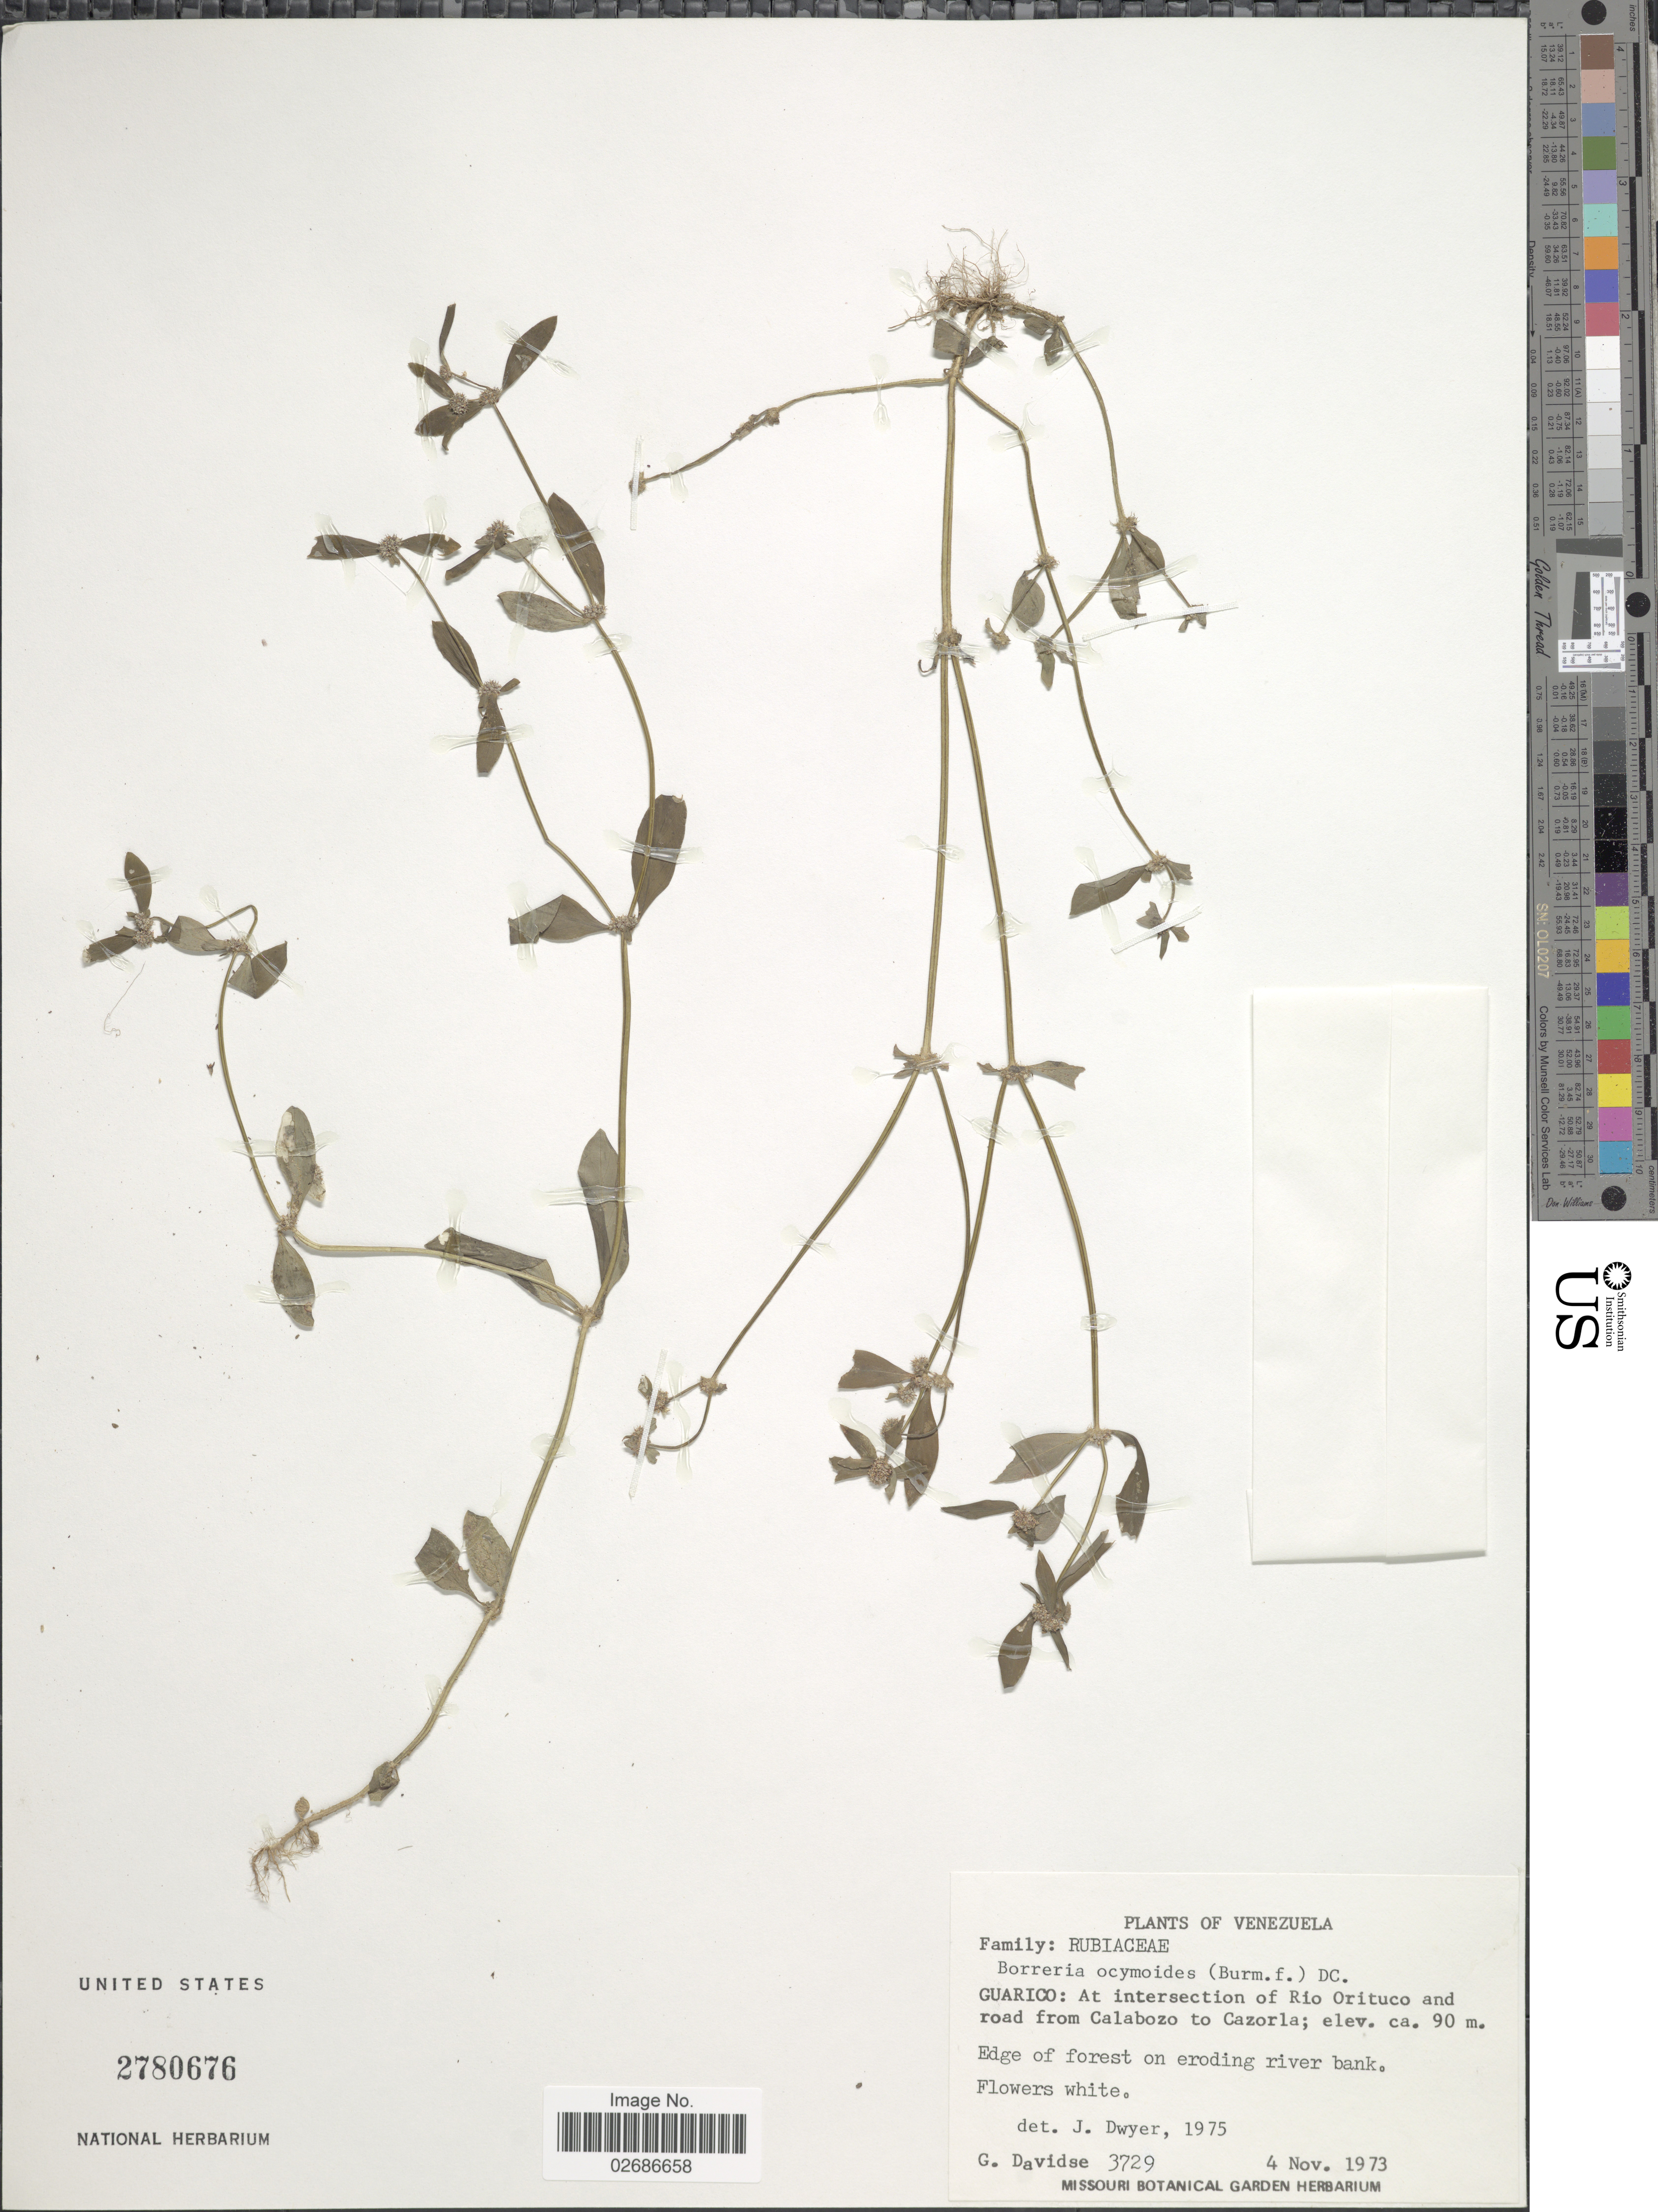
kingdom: Plantae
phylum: Tracheophyta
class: Magnoliopsida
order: Gentianales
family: Rubiaceae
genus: Borreria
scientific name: Borreria ocimoides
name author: (Burm. f.) DC.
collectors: G. Davidse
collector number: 3729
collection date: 1973-11-04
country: Venezuela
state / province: Guárico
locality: At intersection of Rio Orituco and road from Calabozo to Cazorla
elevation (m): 90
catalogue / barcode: US 2780676